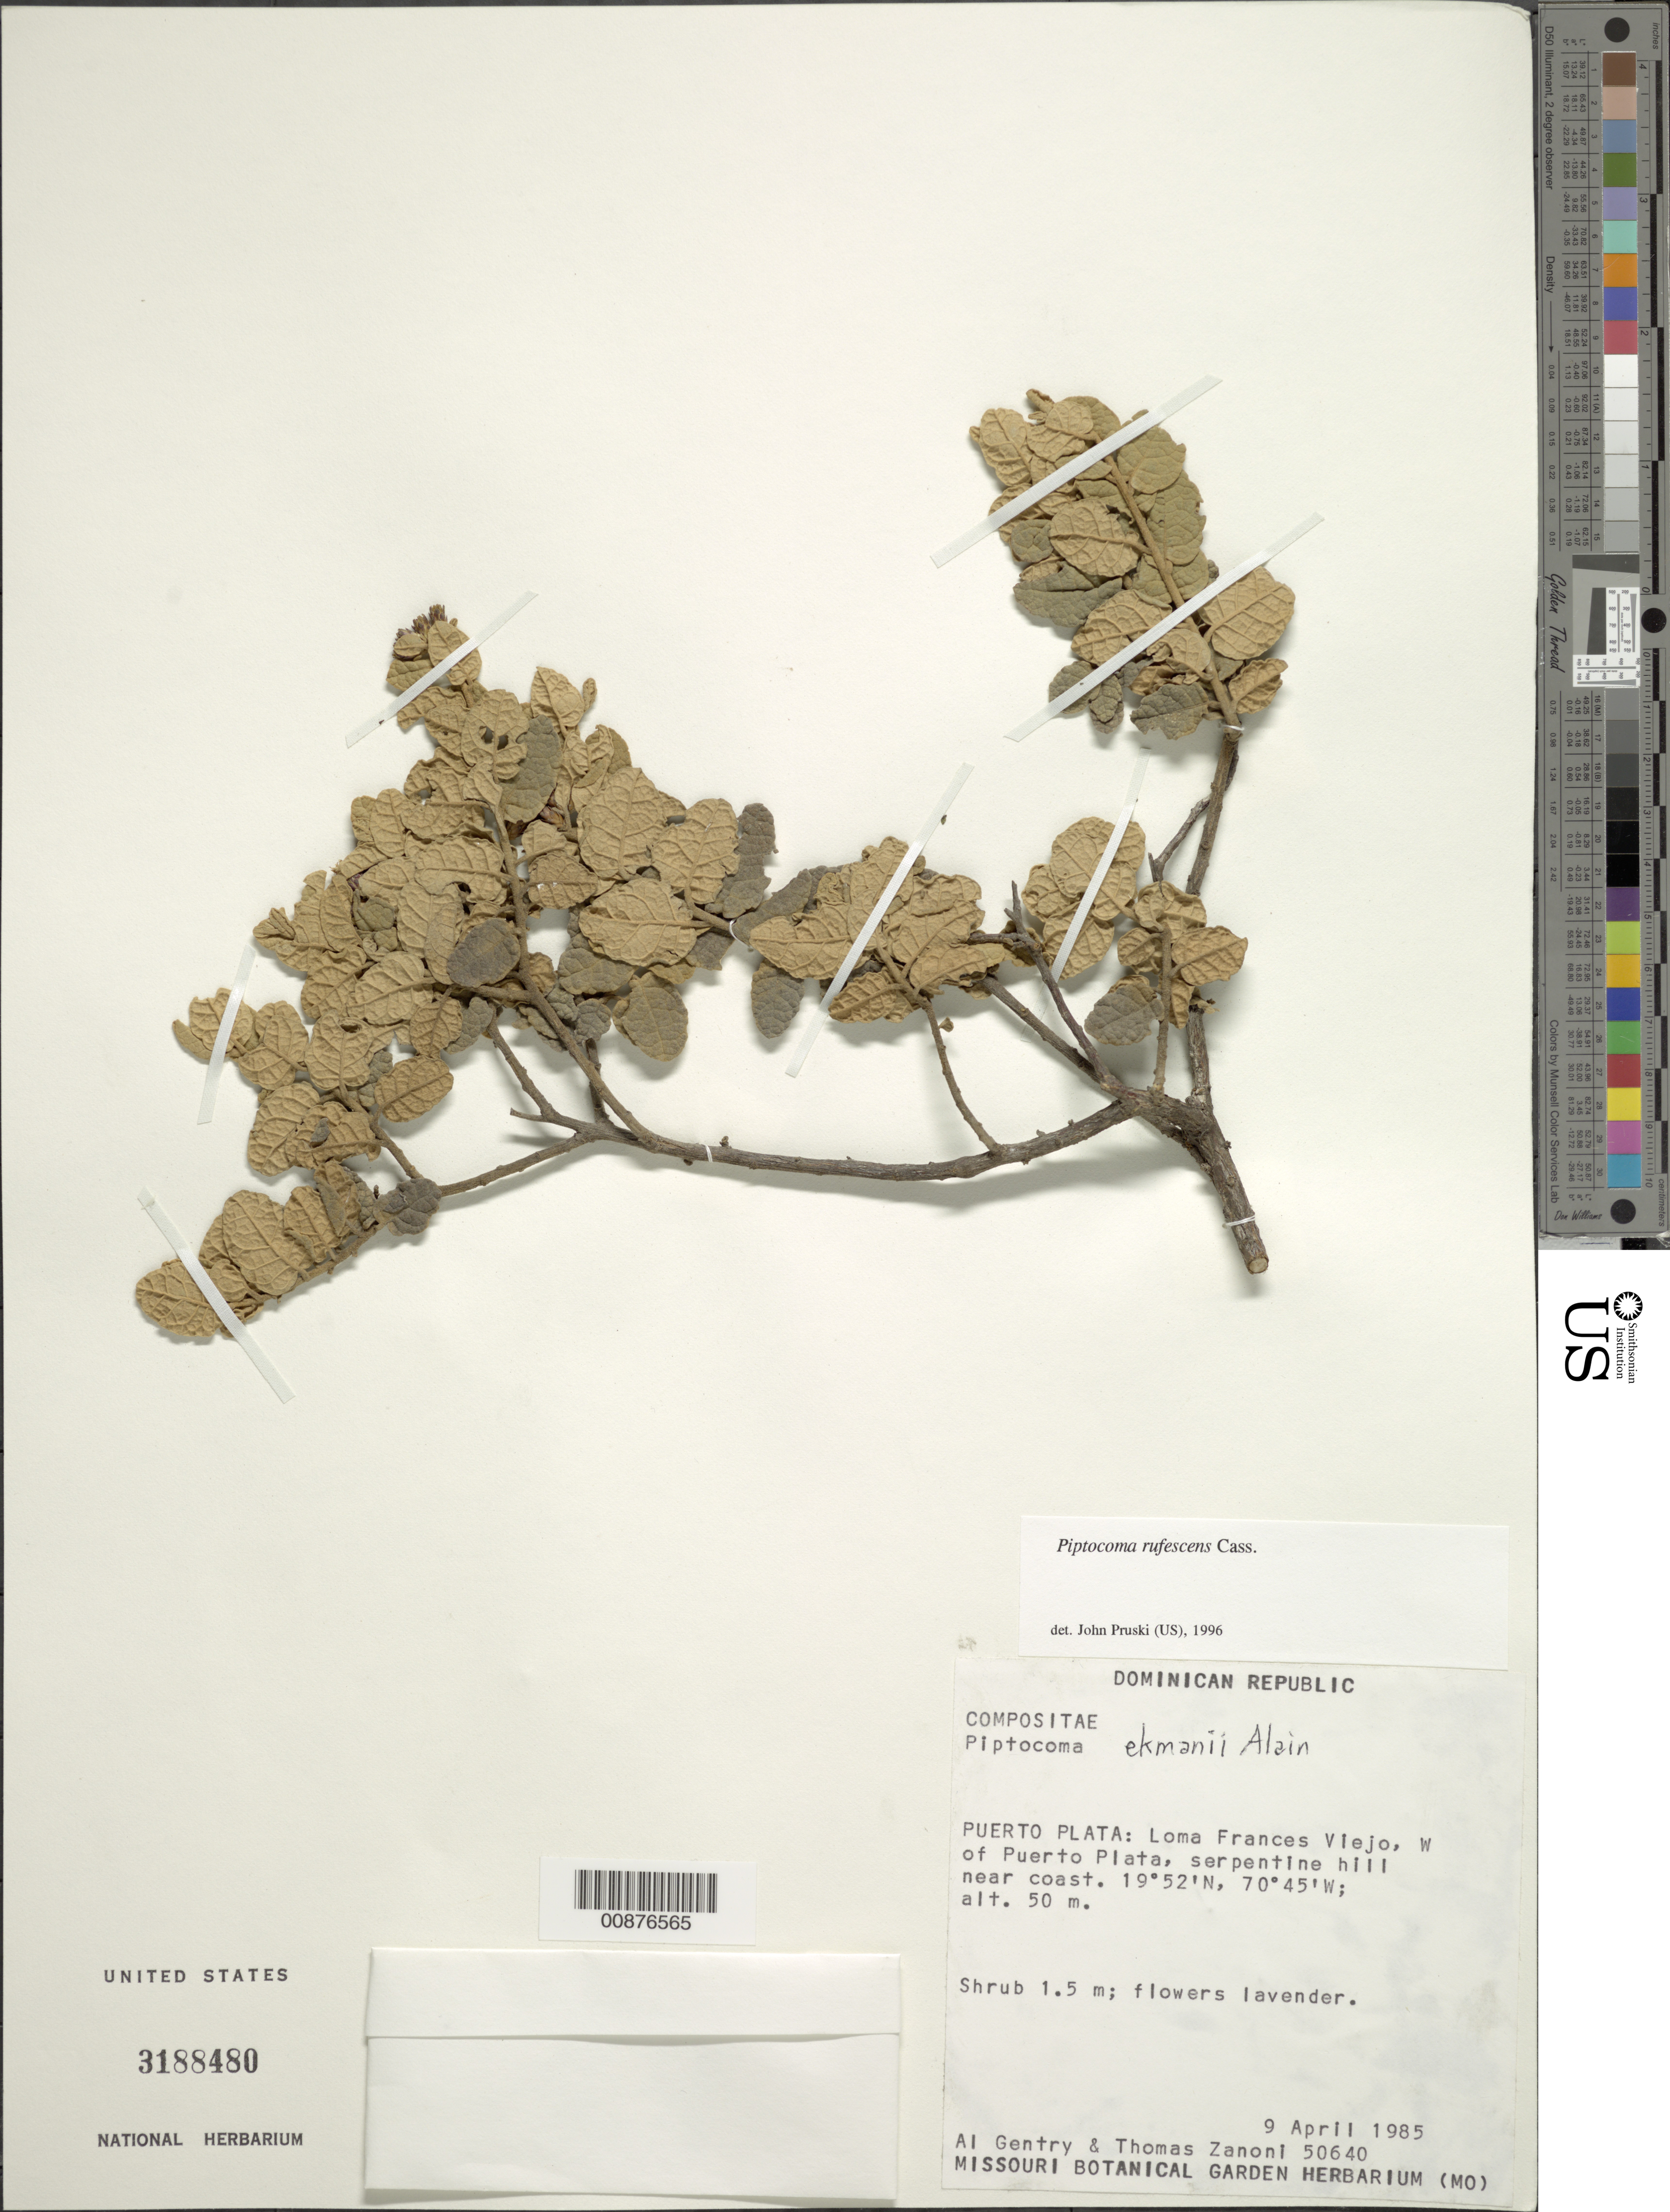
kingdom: Plantae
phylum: Tracheophyta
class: Magnoliopsida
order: Asterales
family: Asteraceae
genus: Piptocoma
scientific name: Piptocoma rufescens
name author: Cass.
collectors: A. H. Gentry & T. A. Zanoni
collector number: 50640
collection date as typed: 09 Apr 1985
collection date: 1985-04-09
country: Dominican Republic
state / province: Puerto Plata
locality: Loma Frances Viejo, W of Puerto Plata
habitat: Serpentine hill near coast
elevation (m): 50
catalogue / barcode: US 3188480